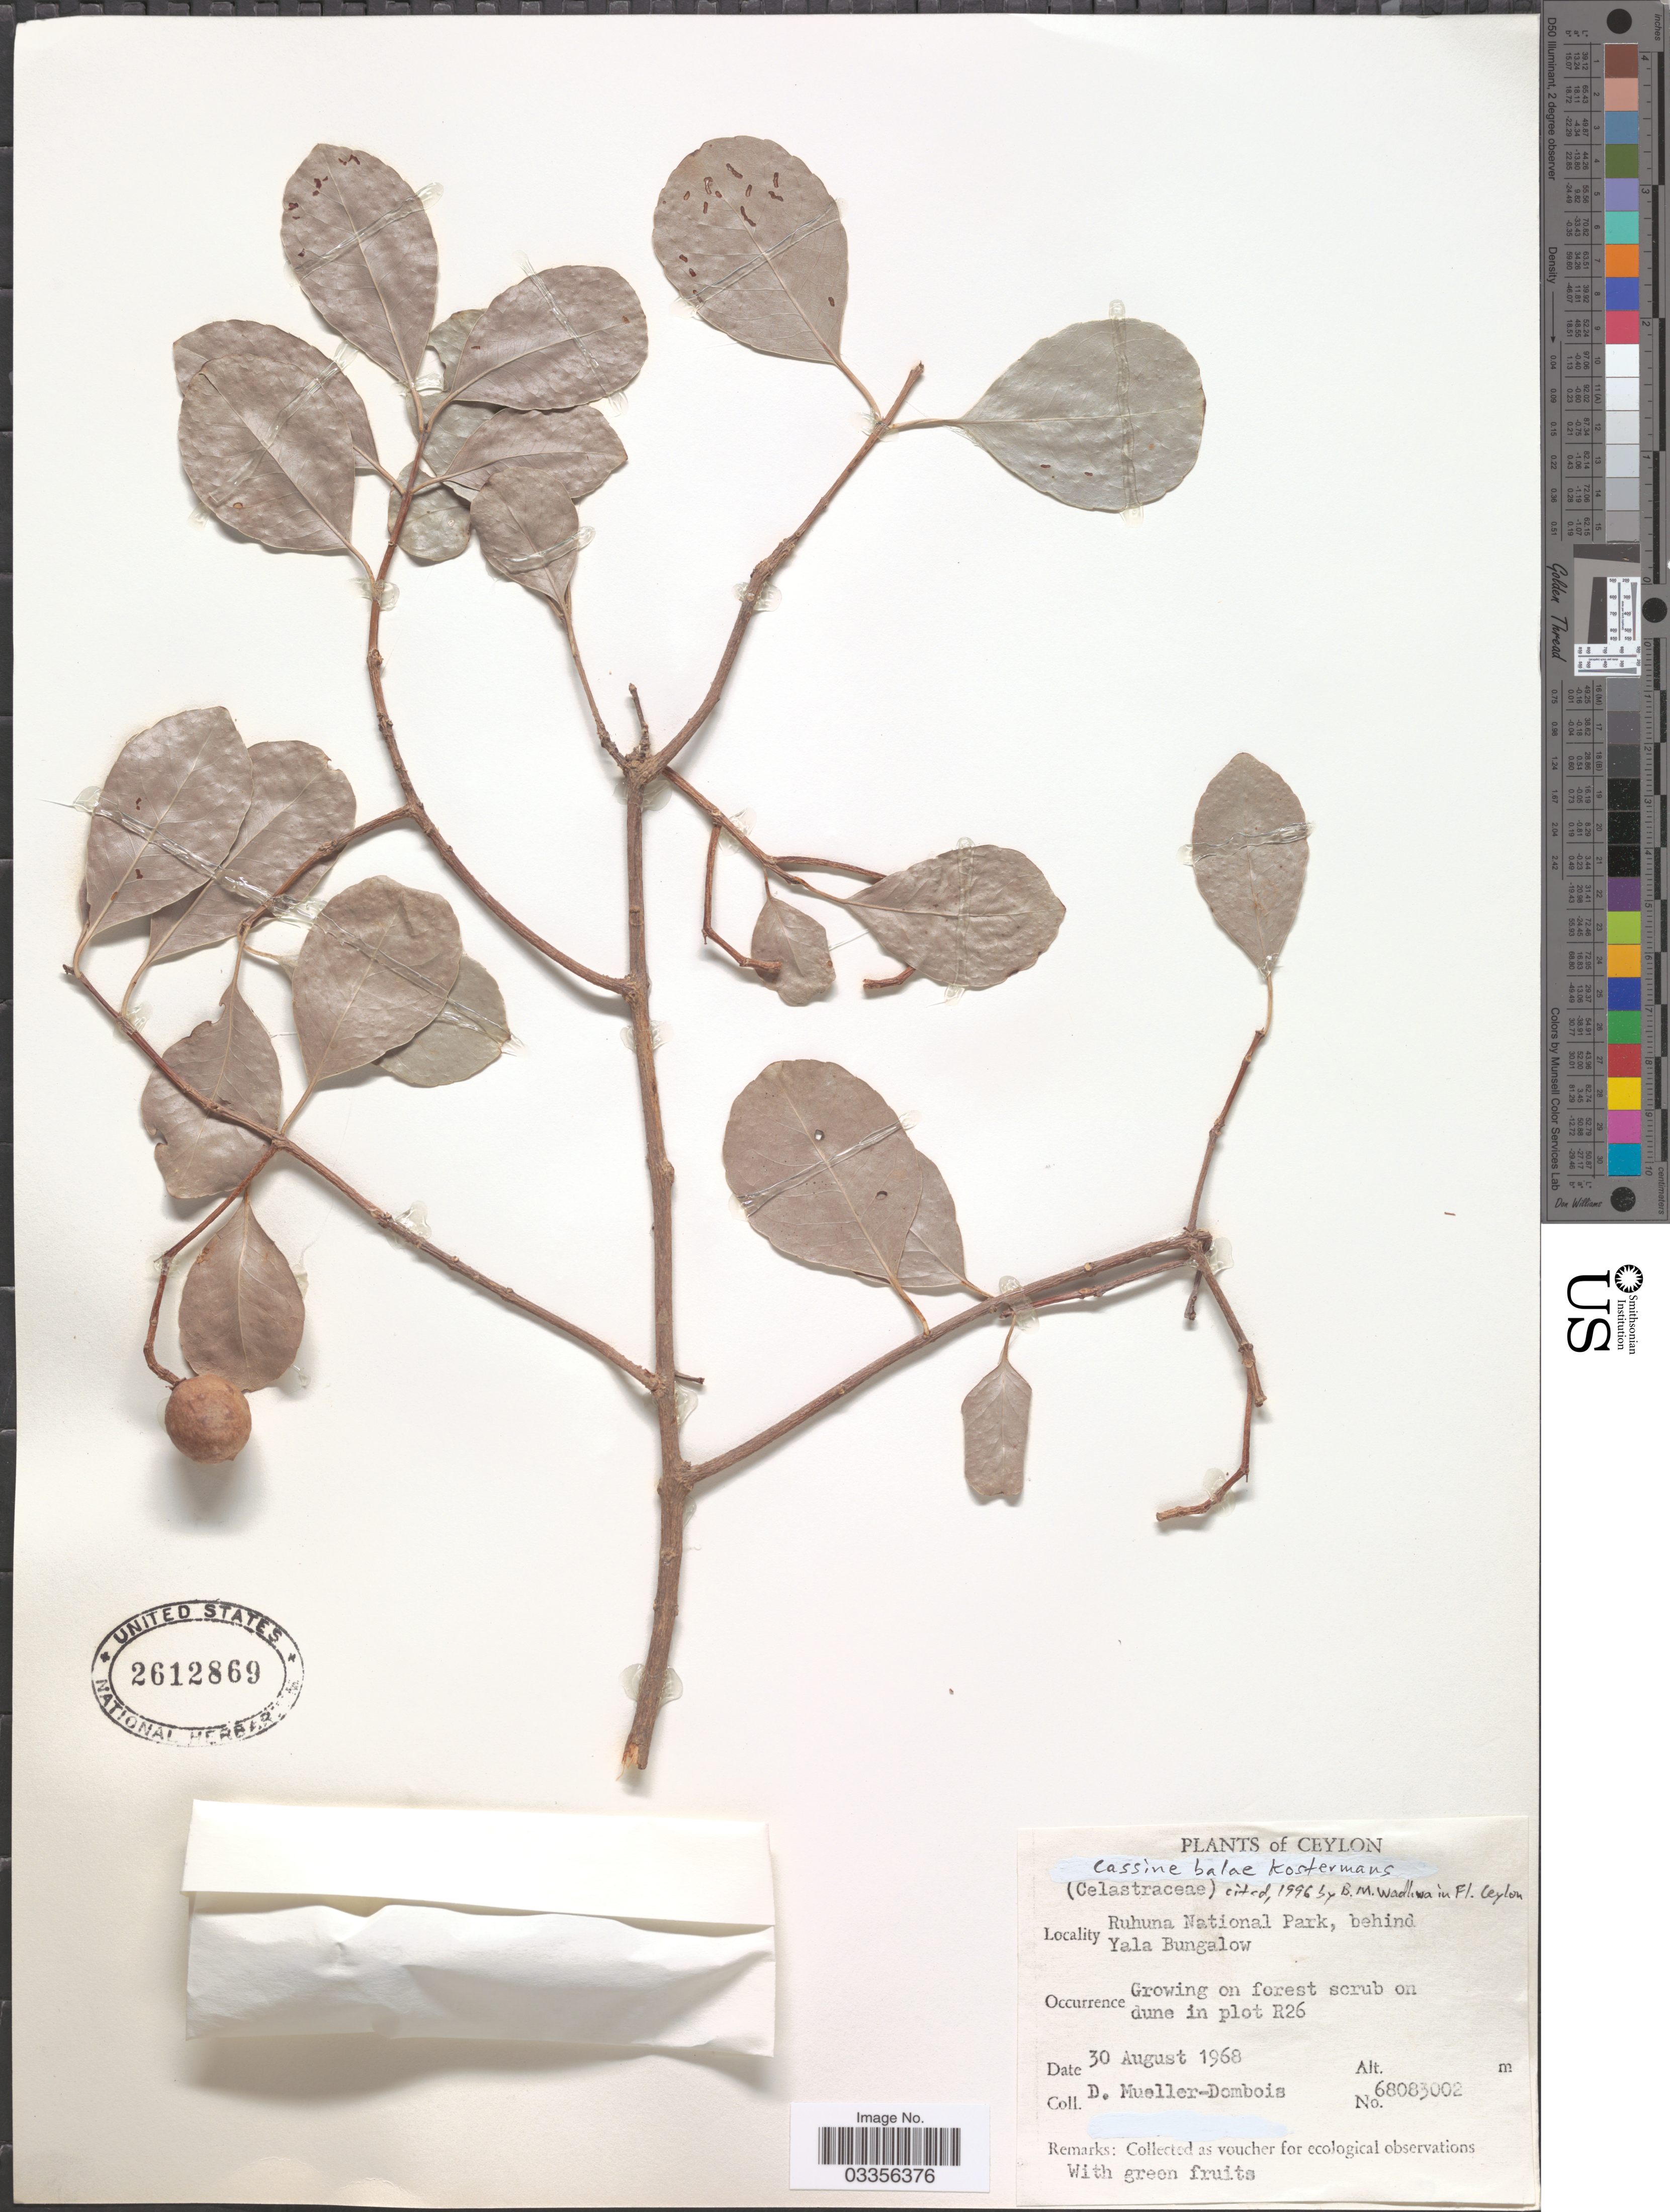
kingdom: Plantae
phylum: Tracheophyta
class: Magnoliopsida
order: Celastrales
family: Celastraceae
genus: Cassine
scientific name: Cassine balae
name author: Kosterm.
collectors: D. Mueller-Dombois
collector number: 68083002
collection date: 1968-08-30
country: Sri Lanka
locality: Ceylon. Ruhuna National Park, behind Yala Bungalow. Growing on forest scrub on dune in plot R26.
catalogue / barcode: US 2612869